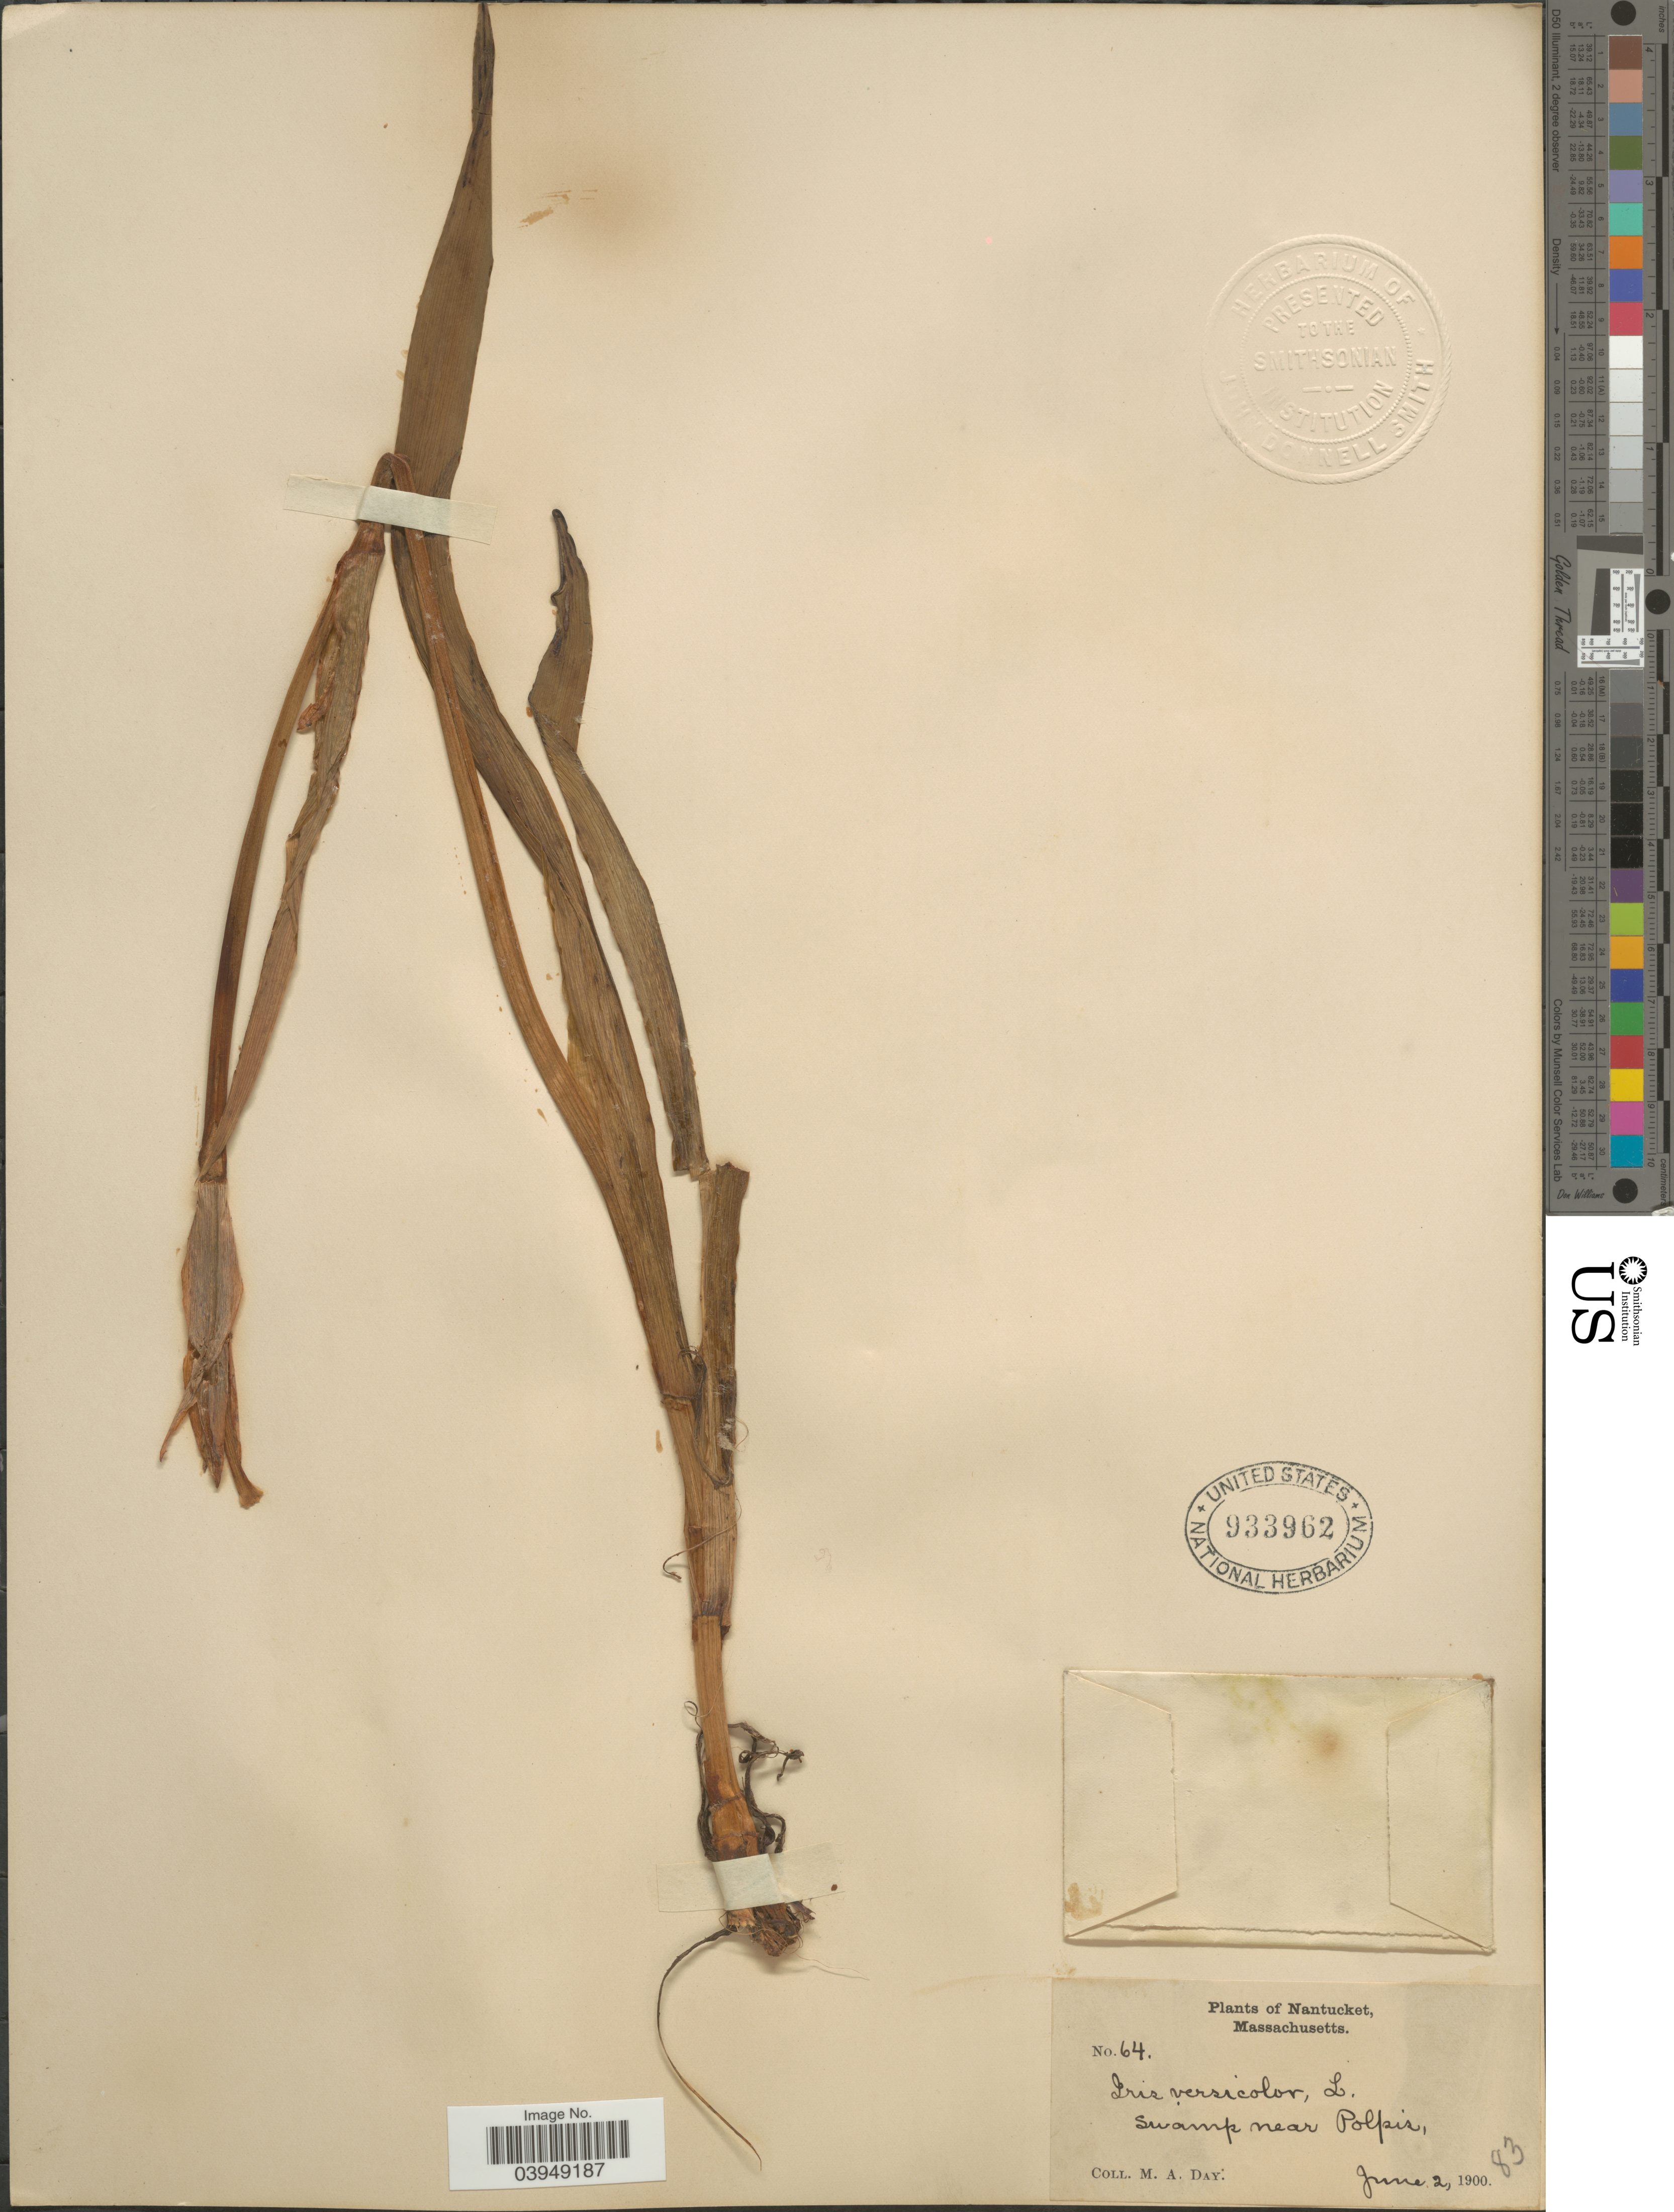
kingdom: Plantae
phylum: Tracheophyta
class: Liliopsida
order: Asparagales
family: Iridaceae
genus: Iris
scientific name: Iris versicolor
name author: L.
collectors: M. Day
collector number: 64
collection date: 1900-06-02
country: United States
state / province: Massachusetts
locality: Nantucket. Swamp near Polpis.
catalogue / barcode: US 933962